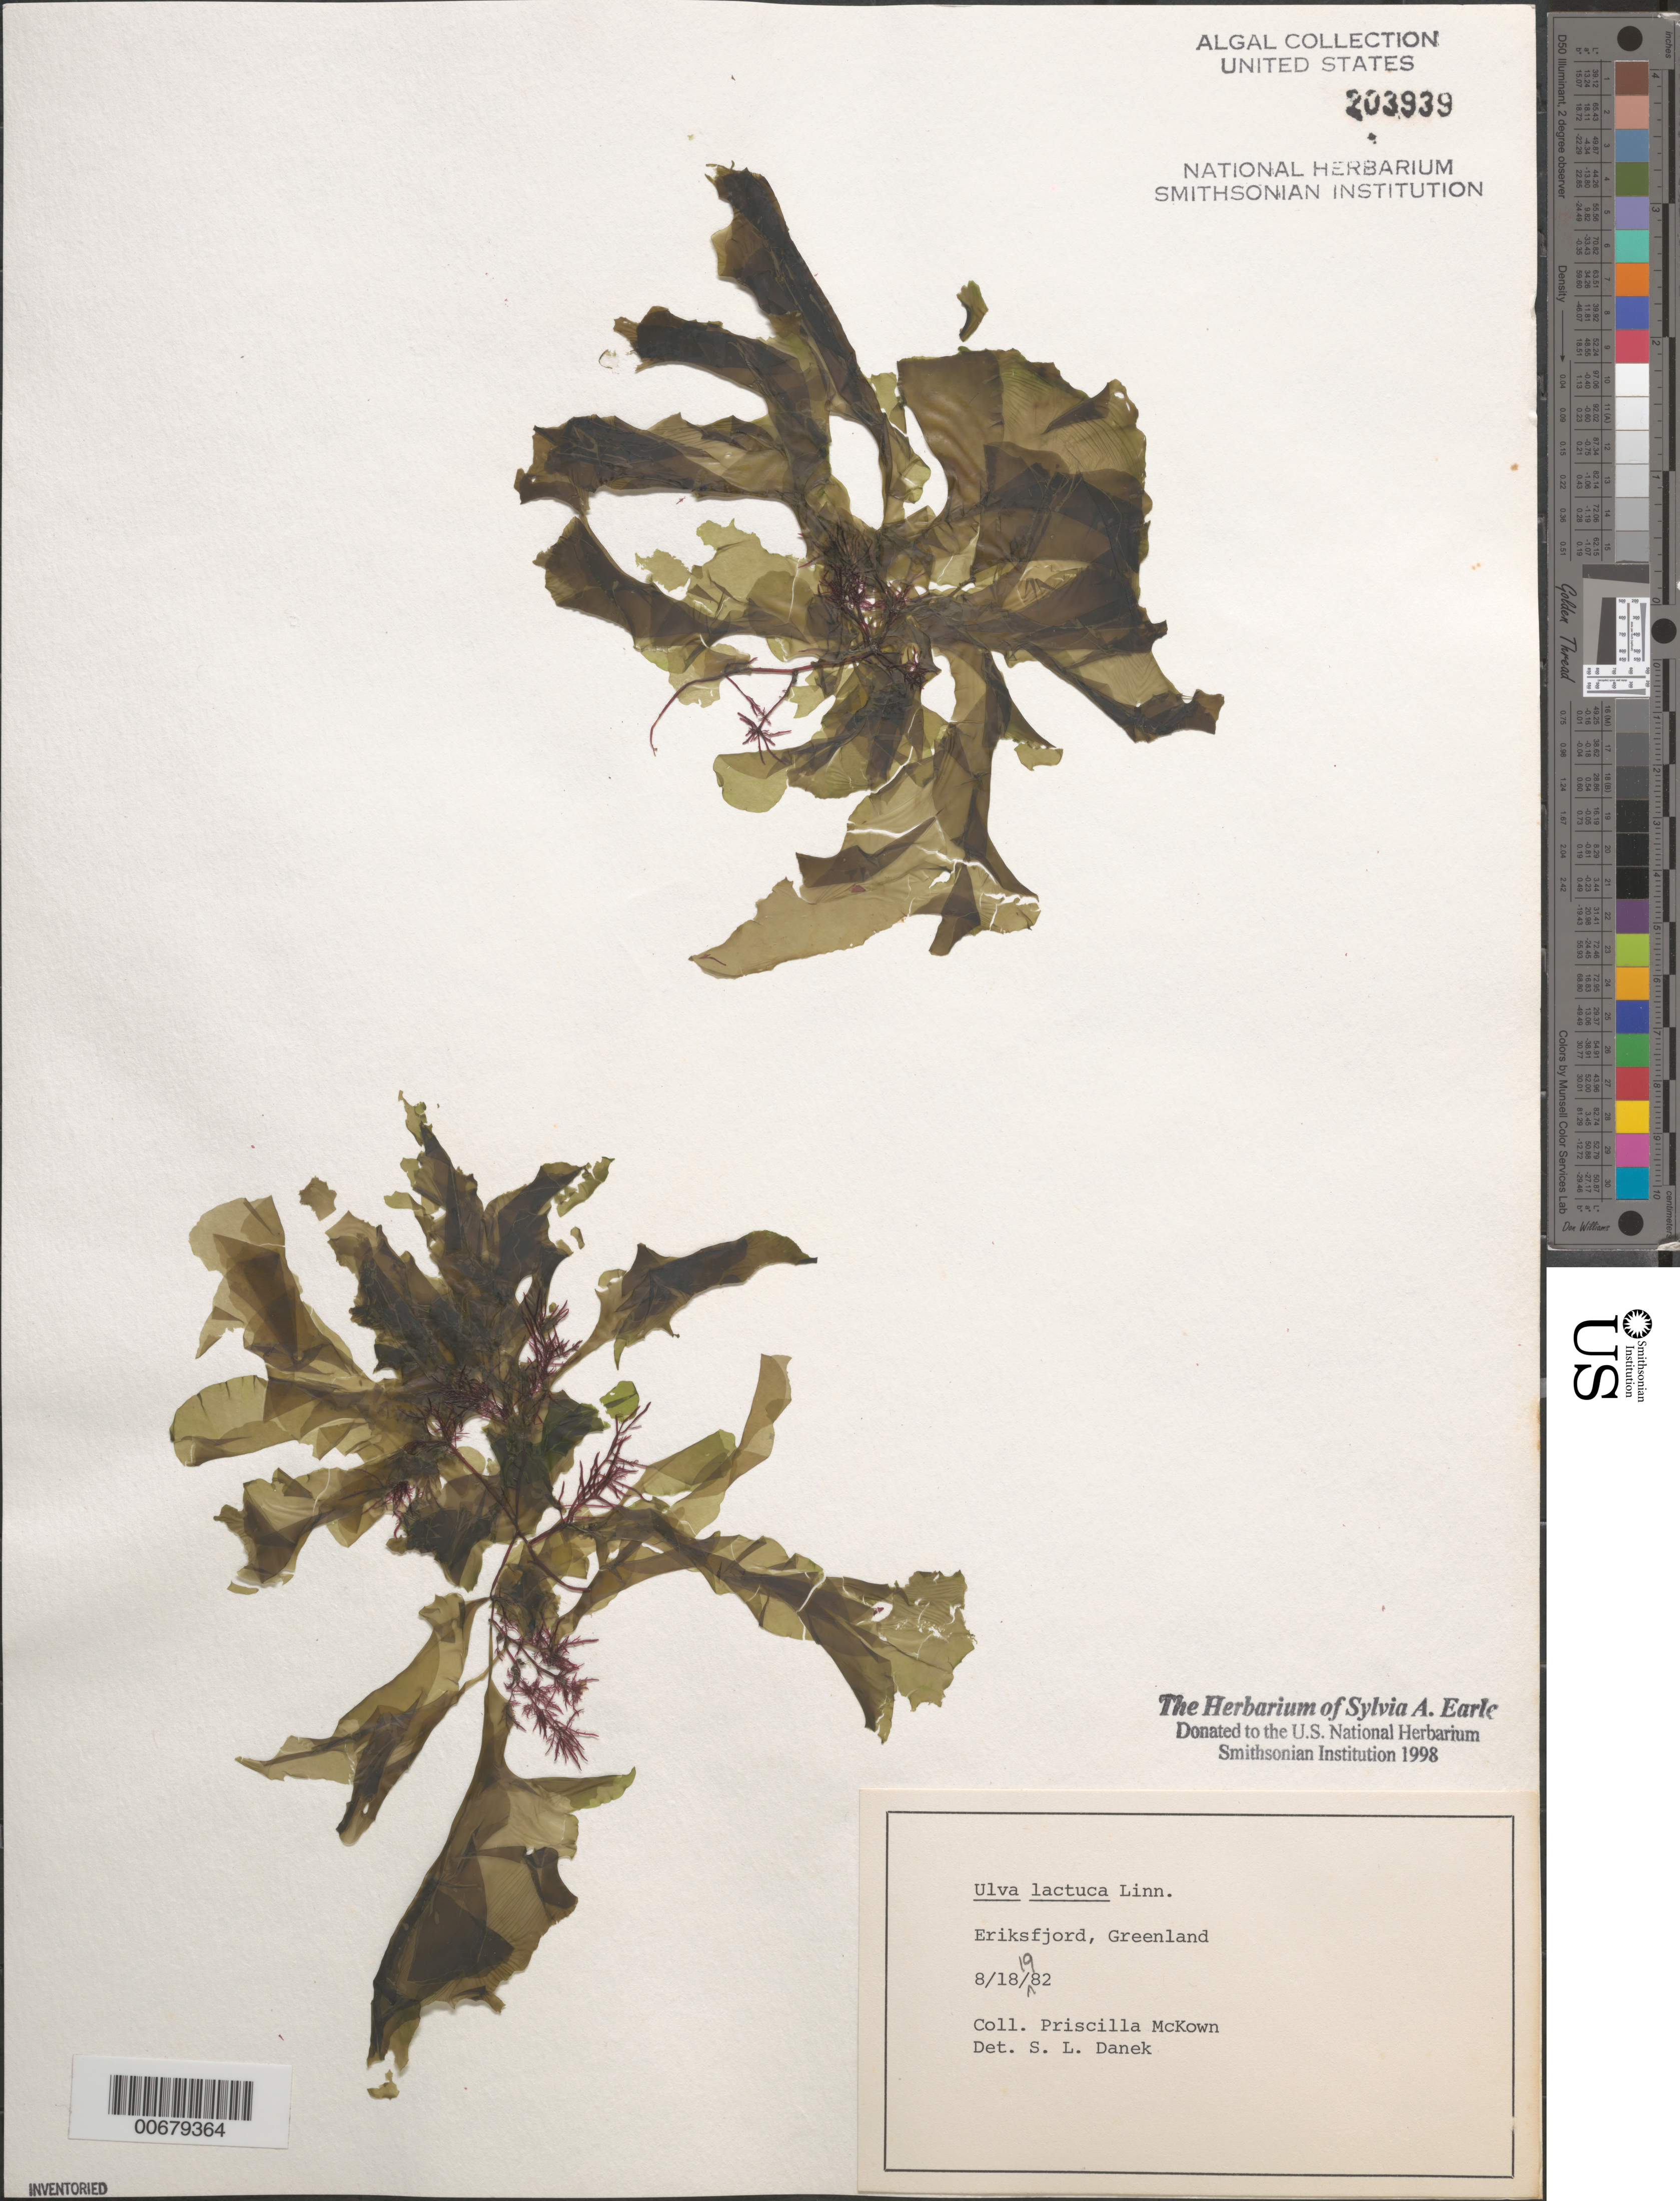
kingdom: Plantae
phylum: Chlorophyta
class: Ulvophyceae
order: Ulvales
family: Ulvaceae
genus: Ulva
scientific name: Ulva lactuca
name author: L.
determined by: Danek, S. L.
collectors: P. McKown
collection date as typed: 18 Aug 1982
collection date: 1982-08-18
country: Greenland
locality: Eriksfjord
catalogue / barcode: US 203939